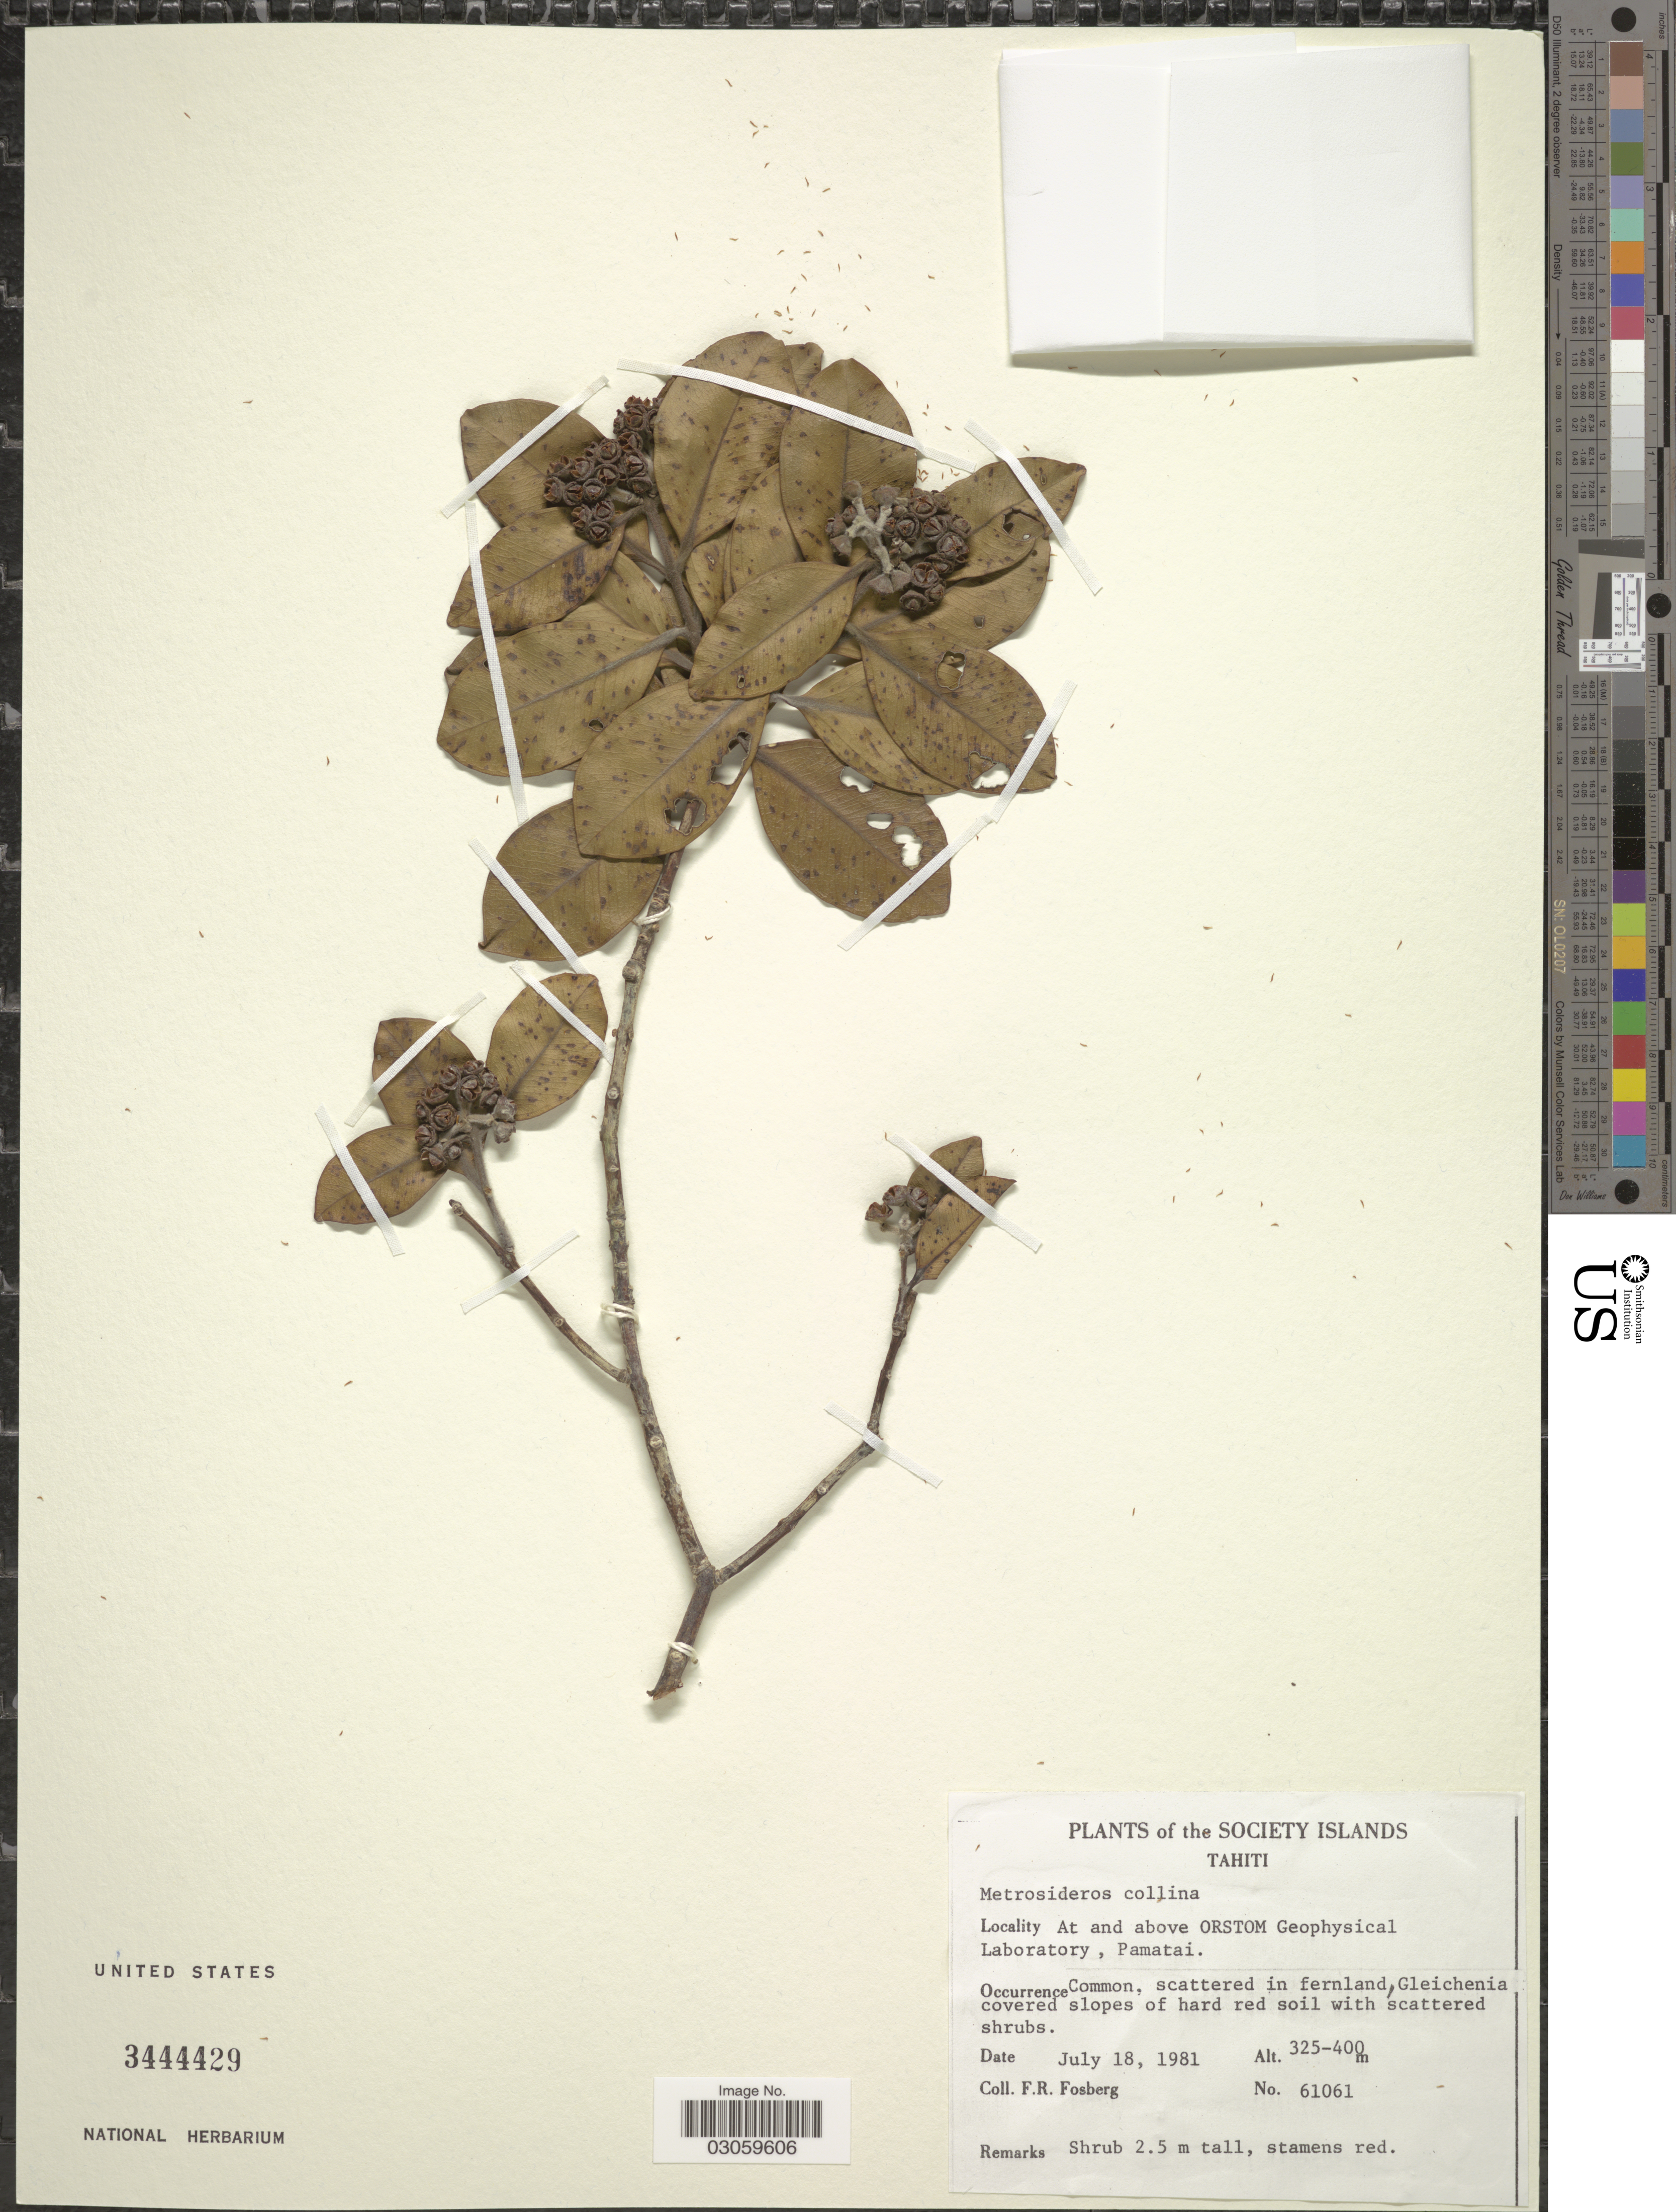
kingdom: Plantae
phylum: Tracheophyta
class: Magnoliopsida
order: Myrtales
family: Myrtaceae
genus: Metrosideros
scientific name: Metrosideros collina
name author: (J.R. Forst. & G. Forst.) A. Gray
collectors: F. R. Fosberg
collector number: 61061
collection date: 1981-07-18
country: French Polynesia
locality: Society Islands. Tahiti. At and above ORSTOM Geophysical Laboratorym Pamatai.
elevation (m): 325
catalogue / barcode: US 3444429